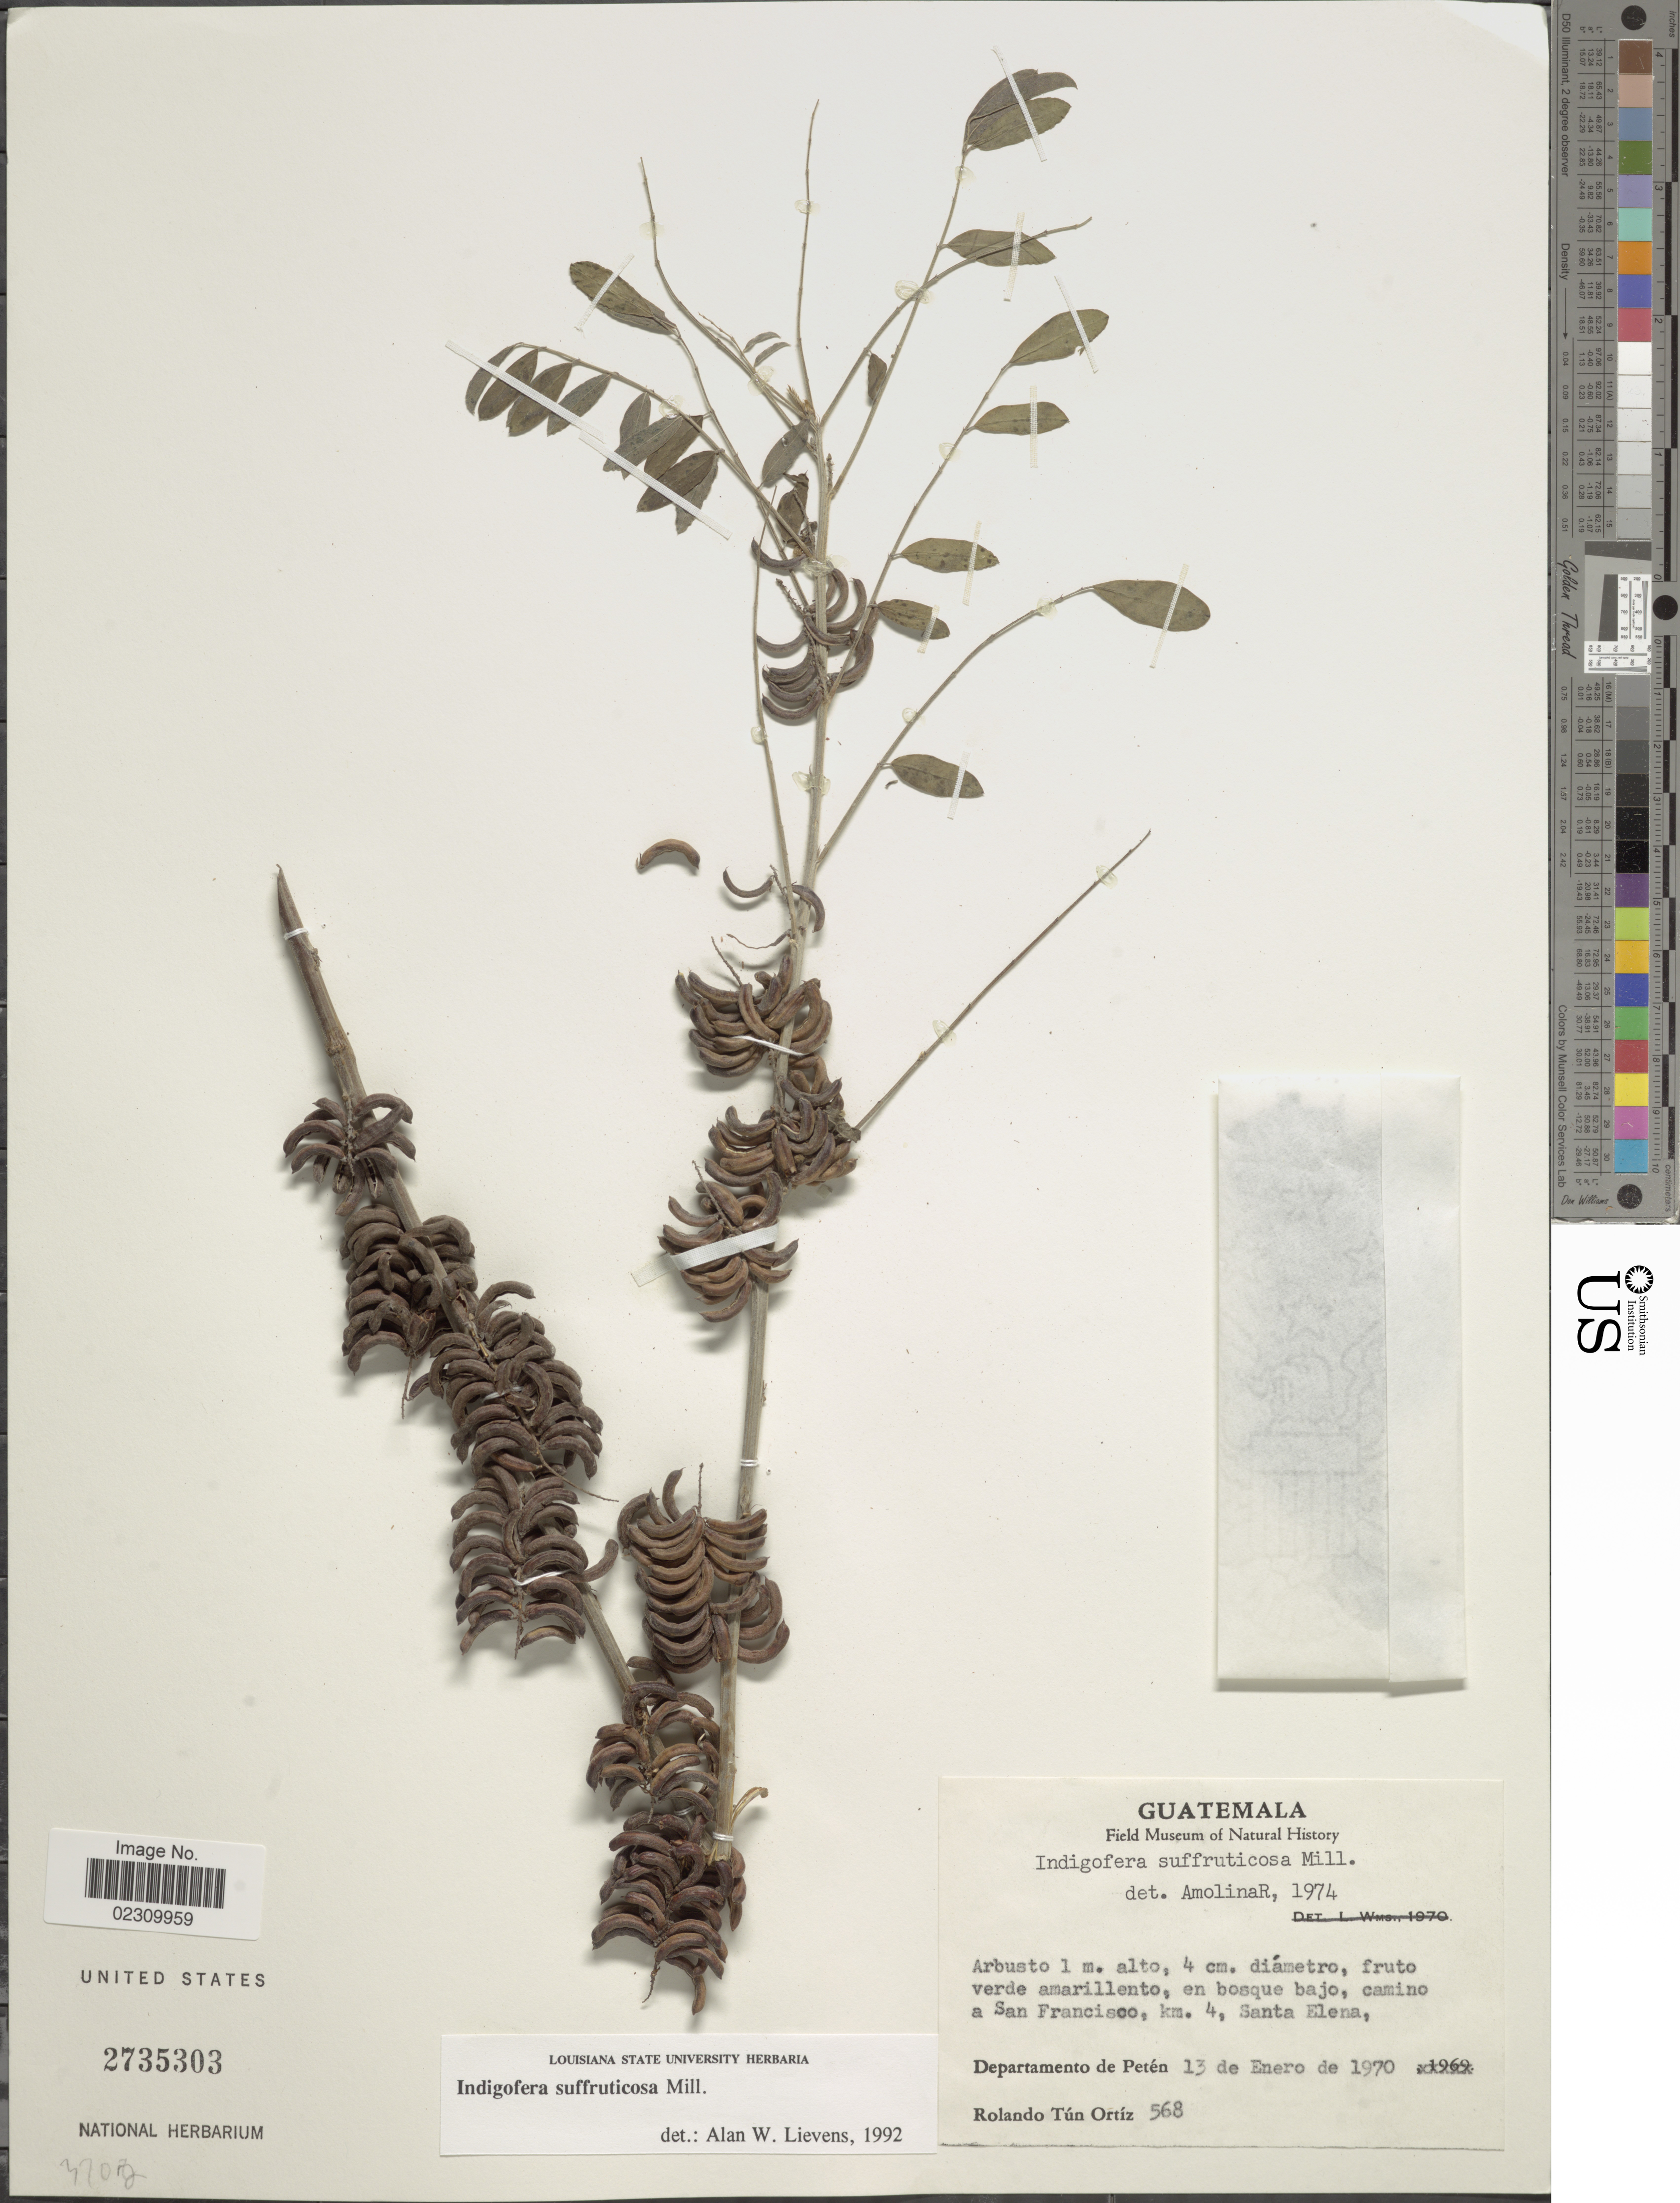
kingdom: Plantae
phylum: Tracheophyta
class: Magnoliopsida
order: Fabales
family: Fabaceae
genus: Indigofera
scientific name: Indigofera suffruticosa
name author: Mill.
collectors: R. T. Ortíz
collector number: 568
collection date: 1970-01-13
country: Guatemala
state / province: El Petén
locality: Camino a San Francisco, km. 4, Santa Elena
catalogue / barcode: US 2735303